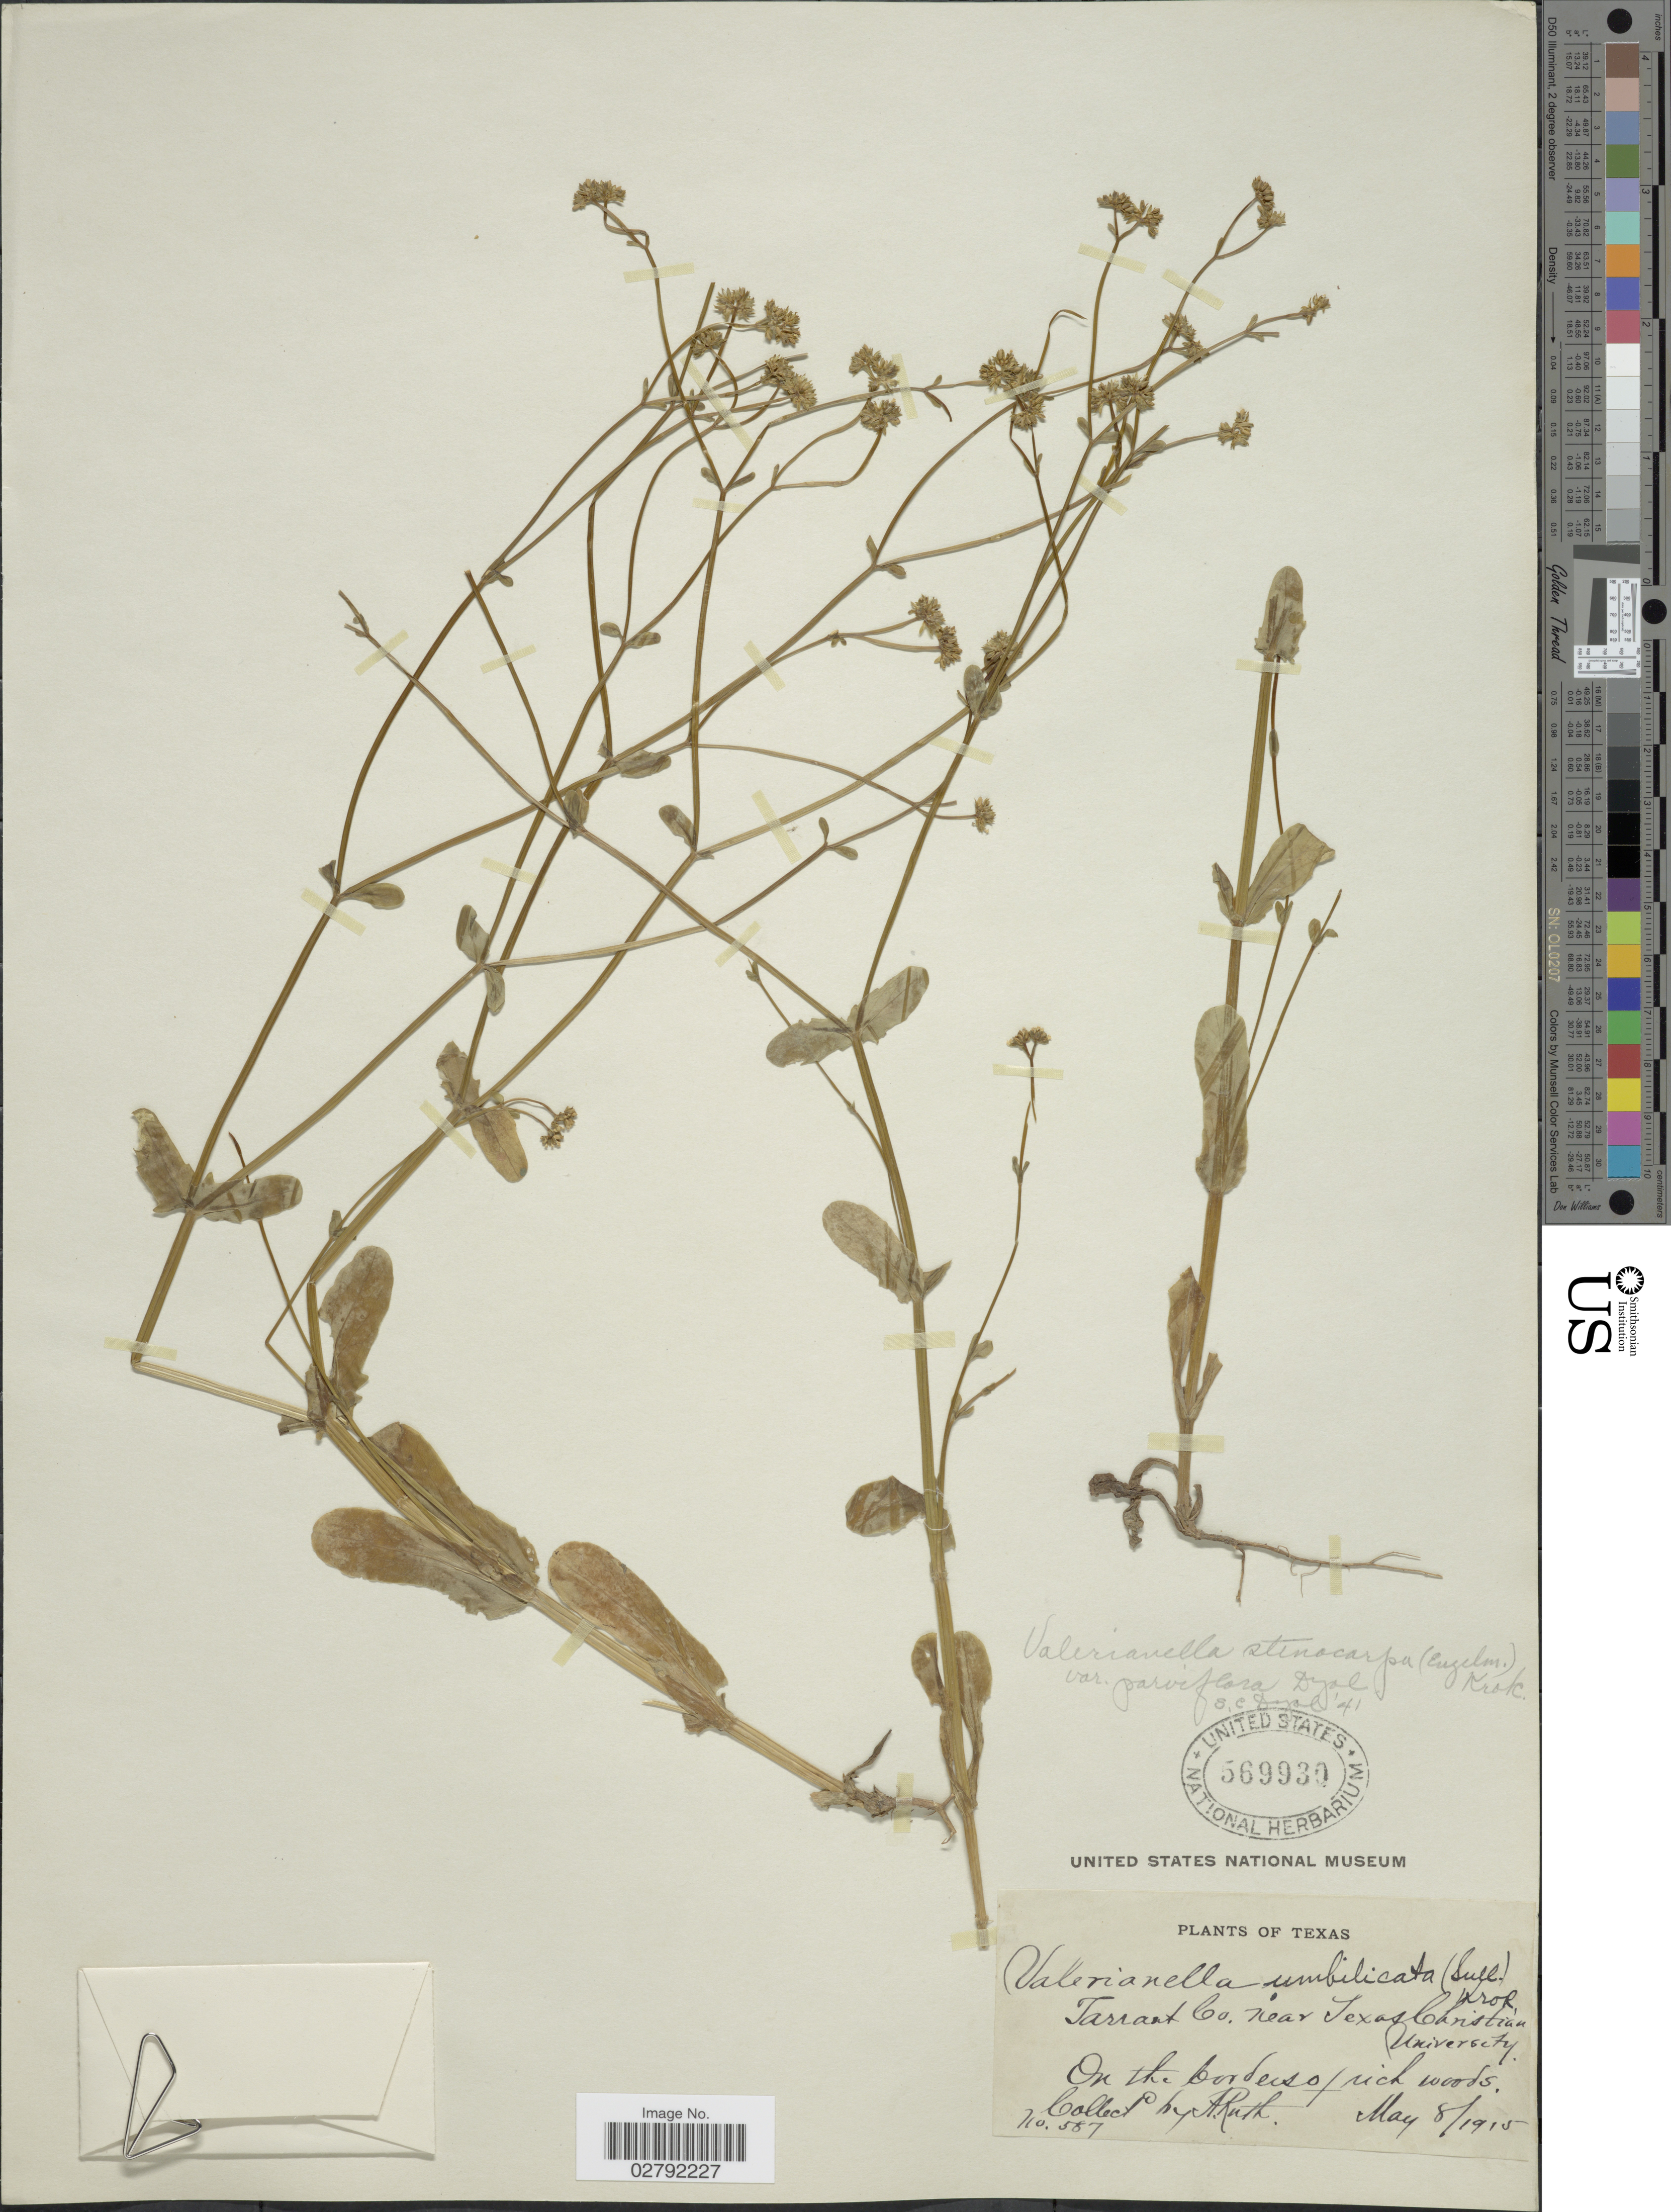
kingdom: Plantae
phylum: Tracheophyta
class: Magnoliopsida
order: Dipsacales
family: Caprifoliaceae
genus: Valerianella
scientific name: Valerianella stenocarpa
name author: (Engelm. ex A. Gray) Krok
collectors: A. Ruth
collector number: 587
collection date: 1915-05-08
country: United States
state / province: Texas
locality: Tarrant Co. near Texas Christian University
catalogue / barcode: US 569930